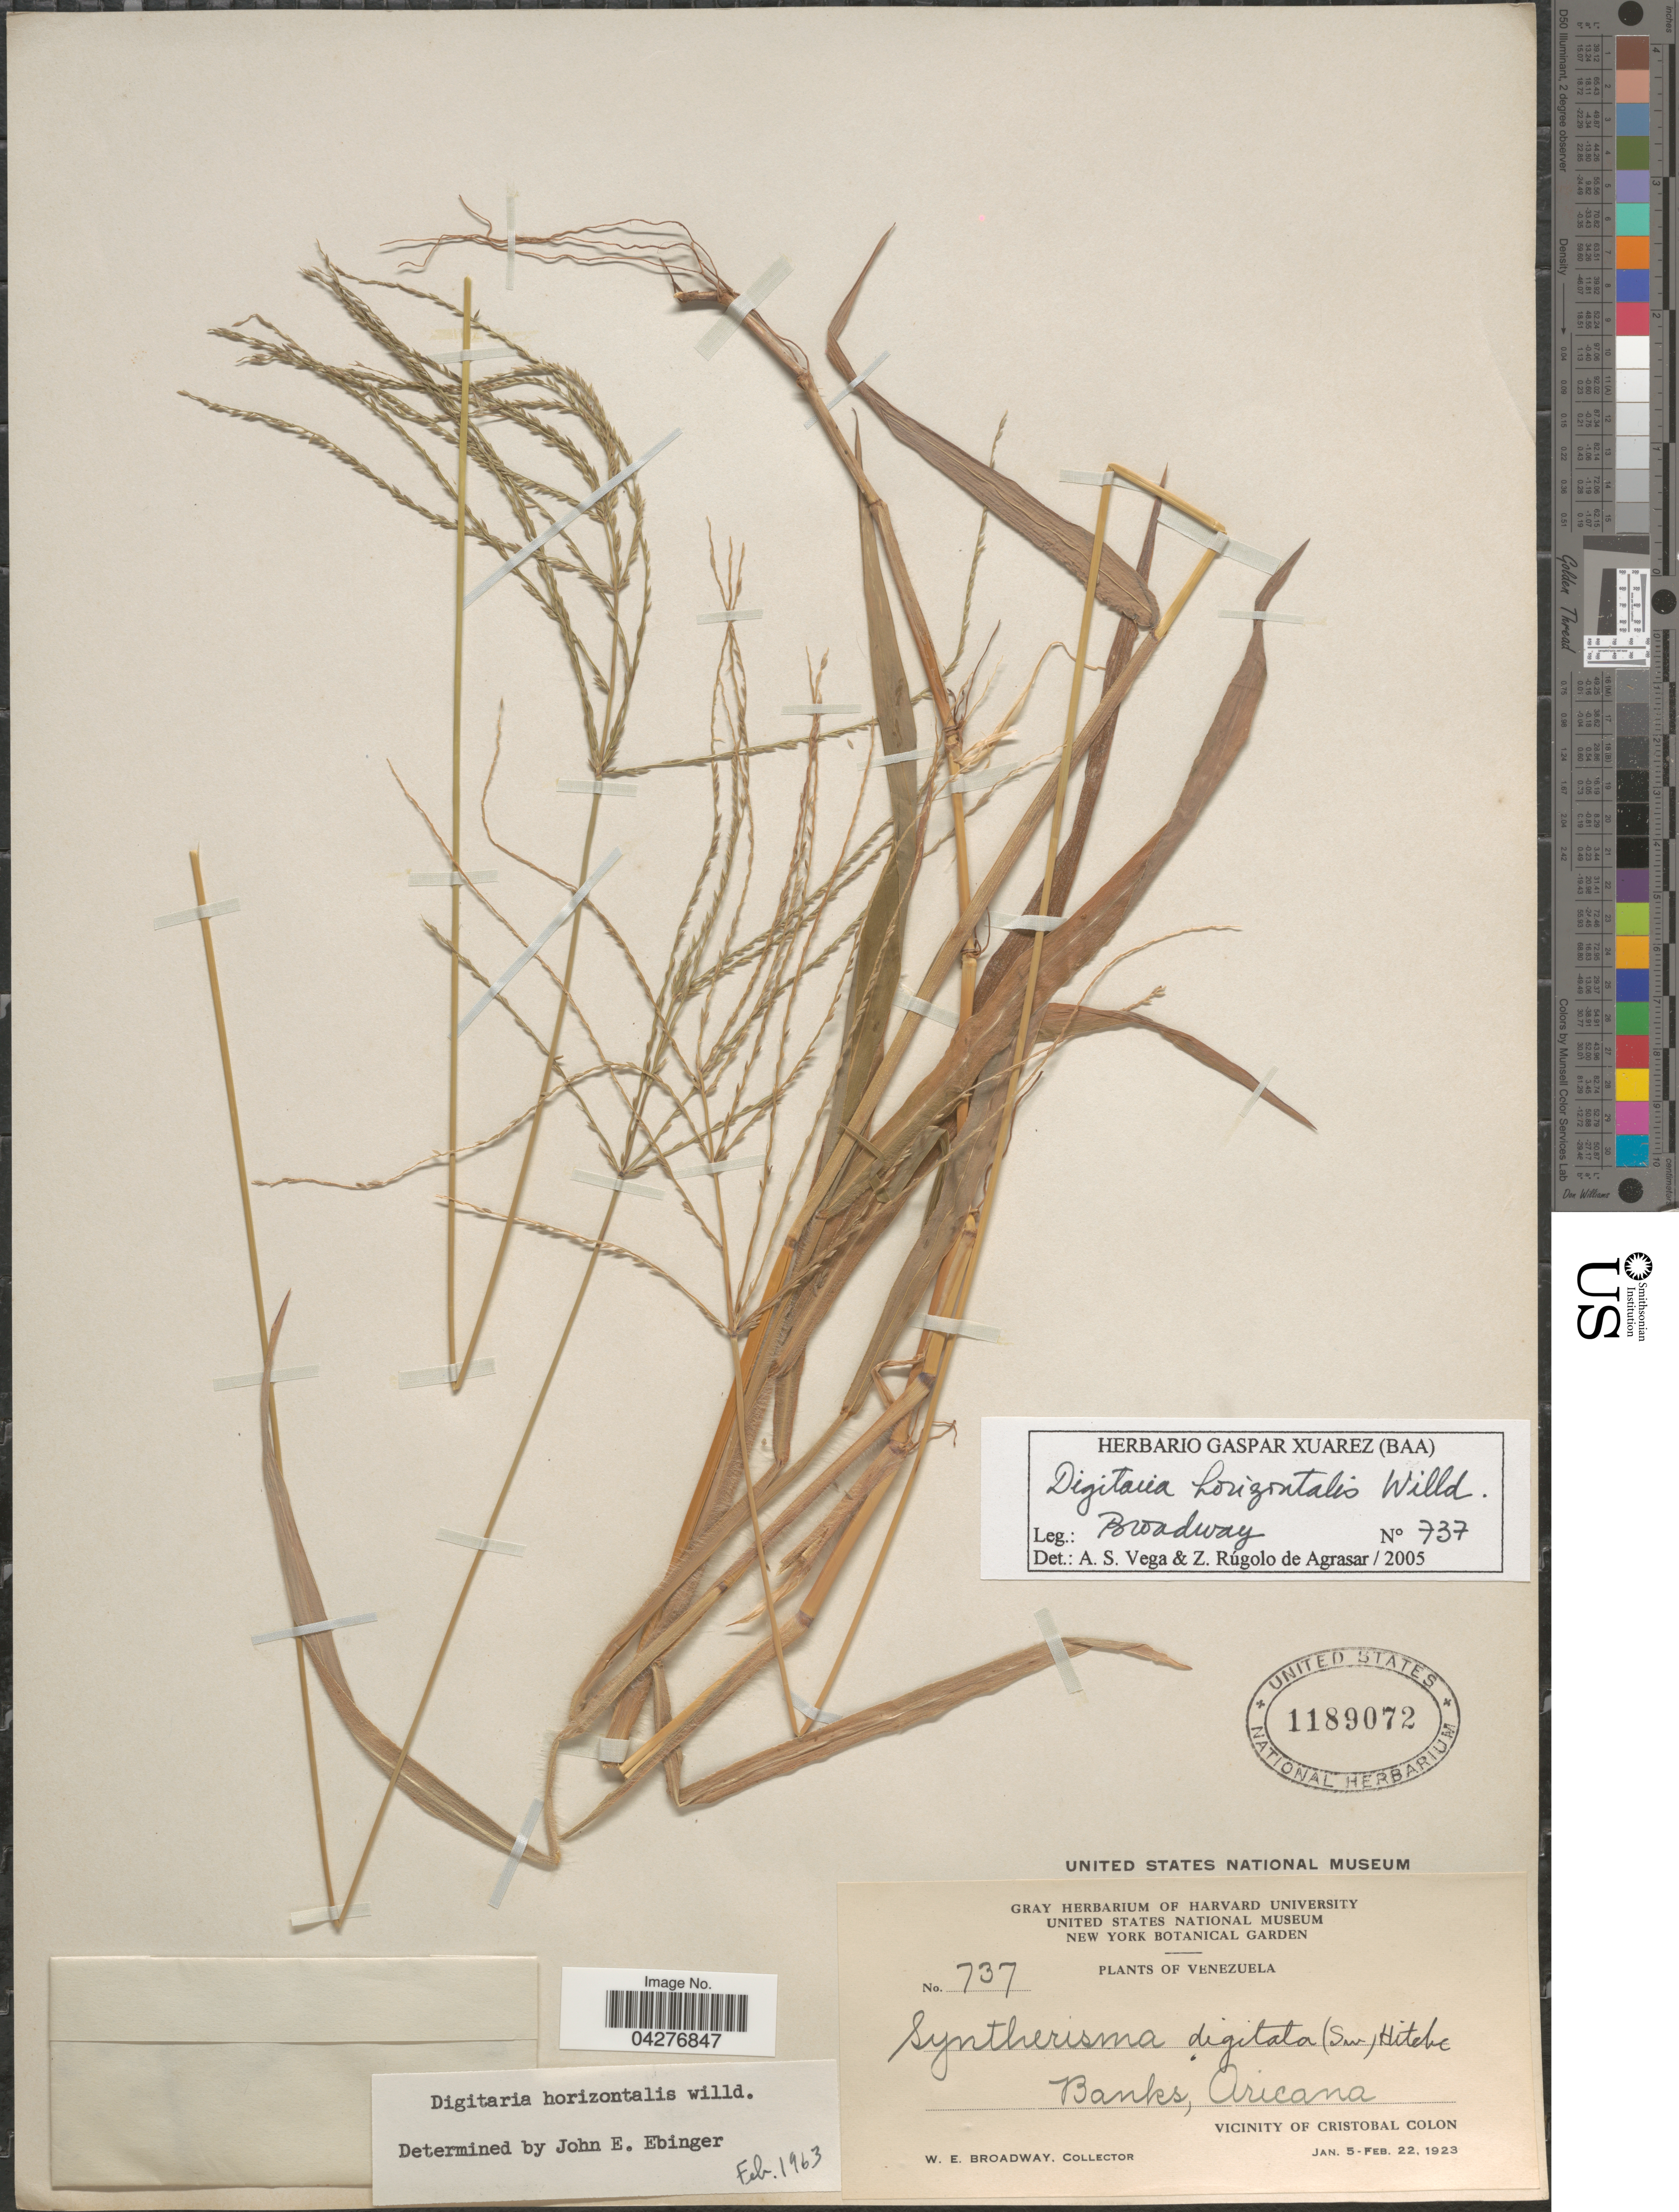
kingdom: Plantae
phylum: Tracheophyta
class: Liliopsida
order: Poales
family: Poaceae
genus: Digitaria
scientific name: Digitaria horizontalis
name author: Willd.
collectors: W. E. Broadway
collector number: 737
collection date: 1923-01-05/1923-02-22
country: Venezuela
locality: Banks, Aricana. Vicinity of Cristobal Colon.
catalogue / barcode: US 1189072